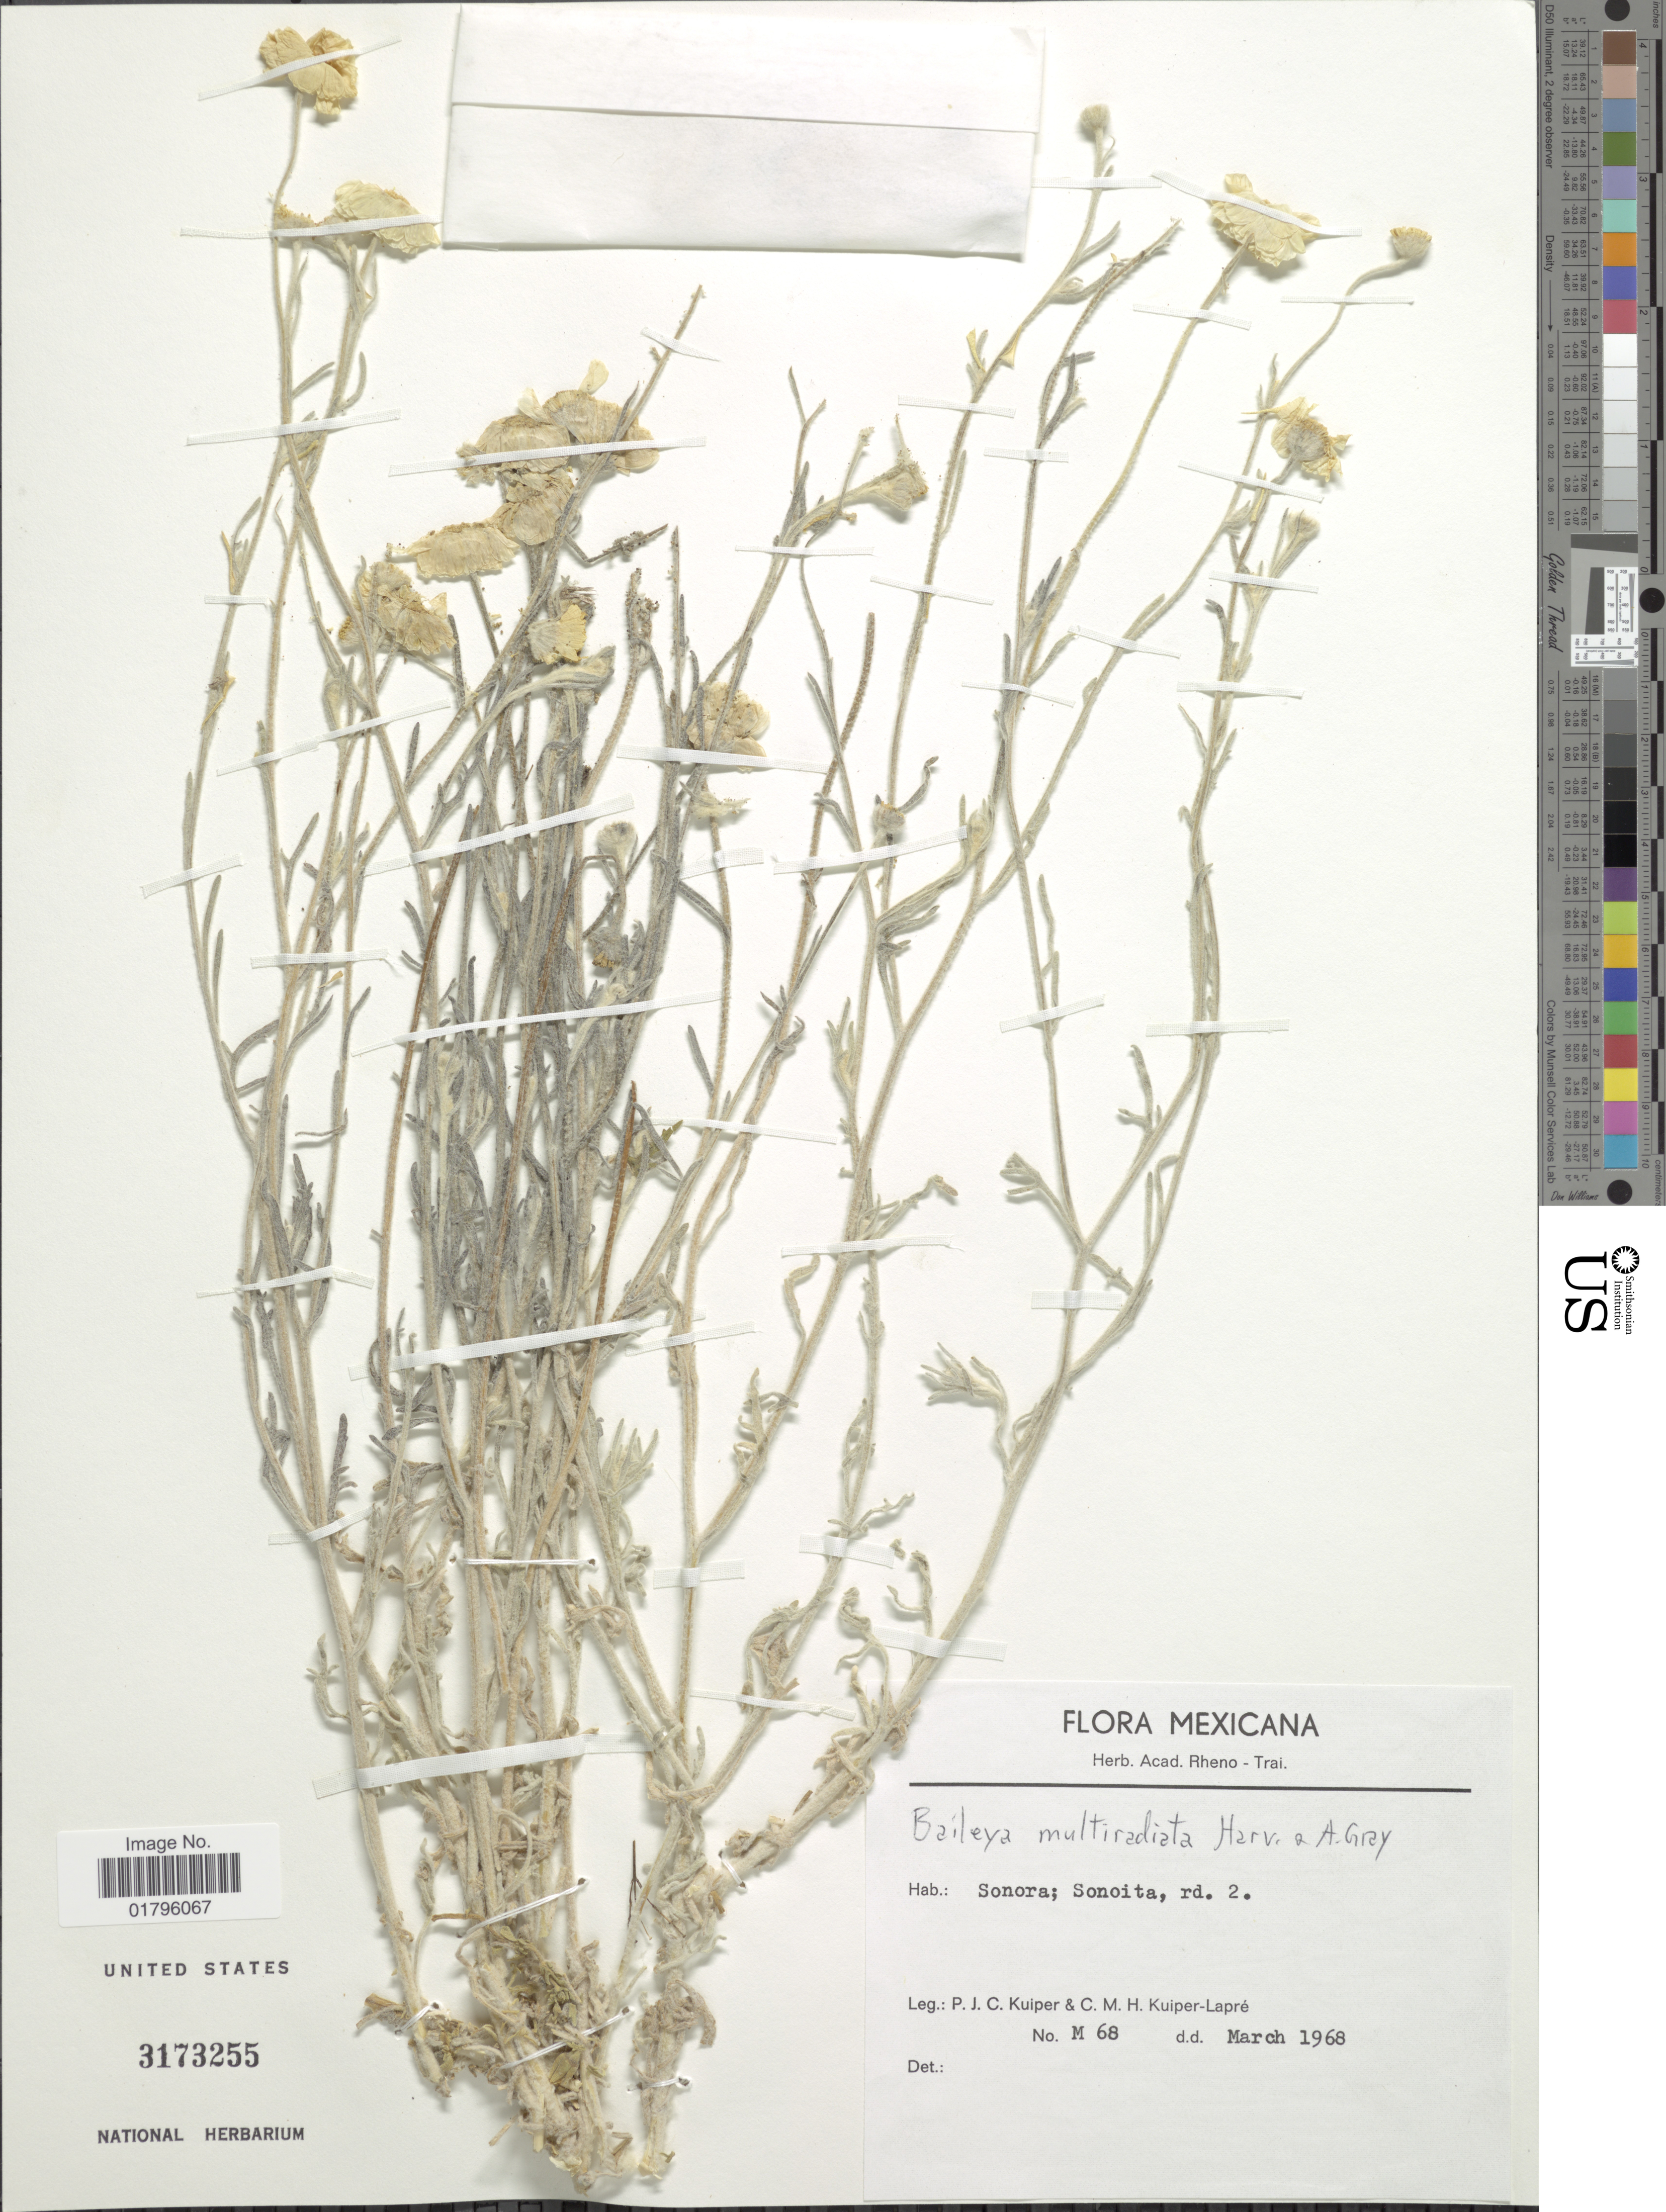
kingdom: Plantae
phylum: Tracheophyta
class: Magnoliopsida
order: Asterales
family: Asteraceae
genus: Baileya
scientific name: Baileya multiradiata var. thurberi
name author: (Rydb.) Kittell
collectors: P. Kuiper & C. Kuiper-Lapré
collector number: M 68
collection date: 1968-03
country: Mexico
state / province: Sonora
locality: Sonoita, rd. 2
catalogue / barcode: US 3173255